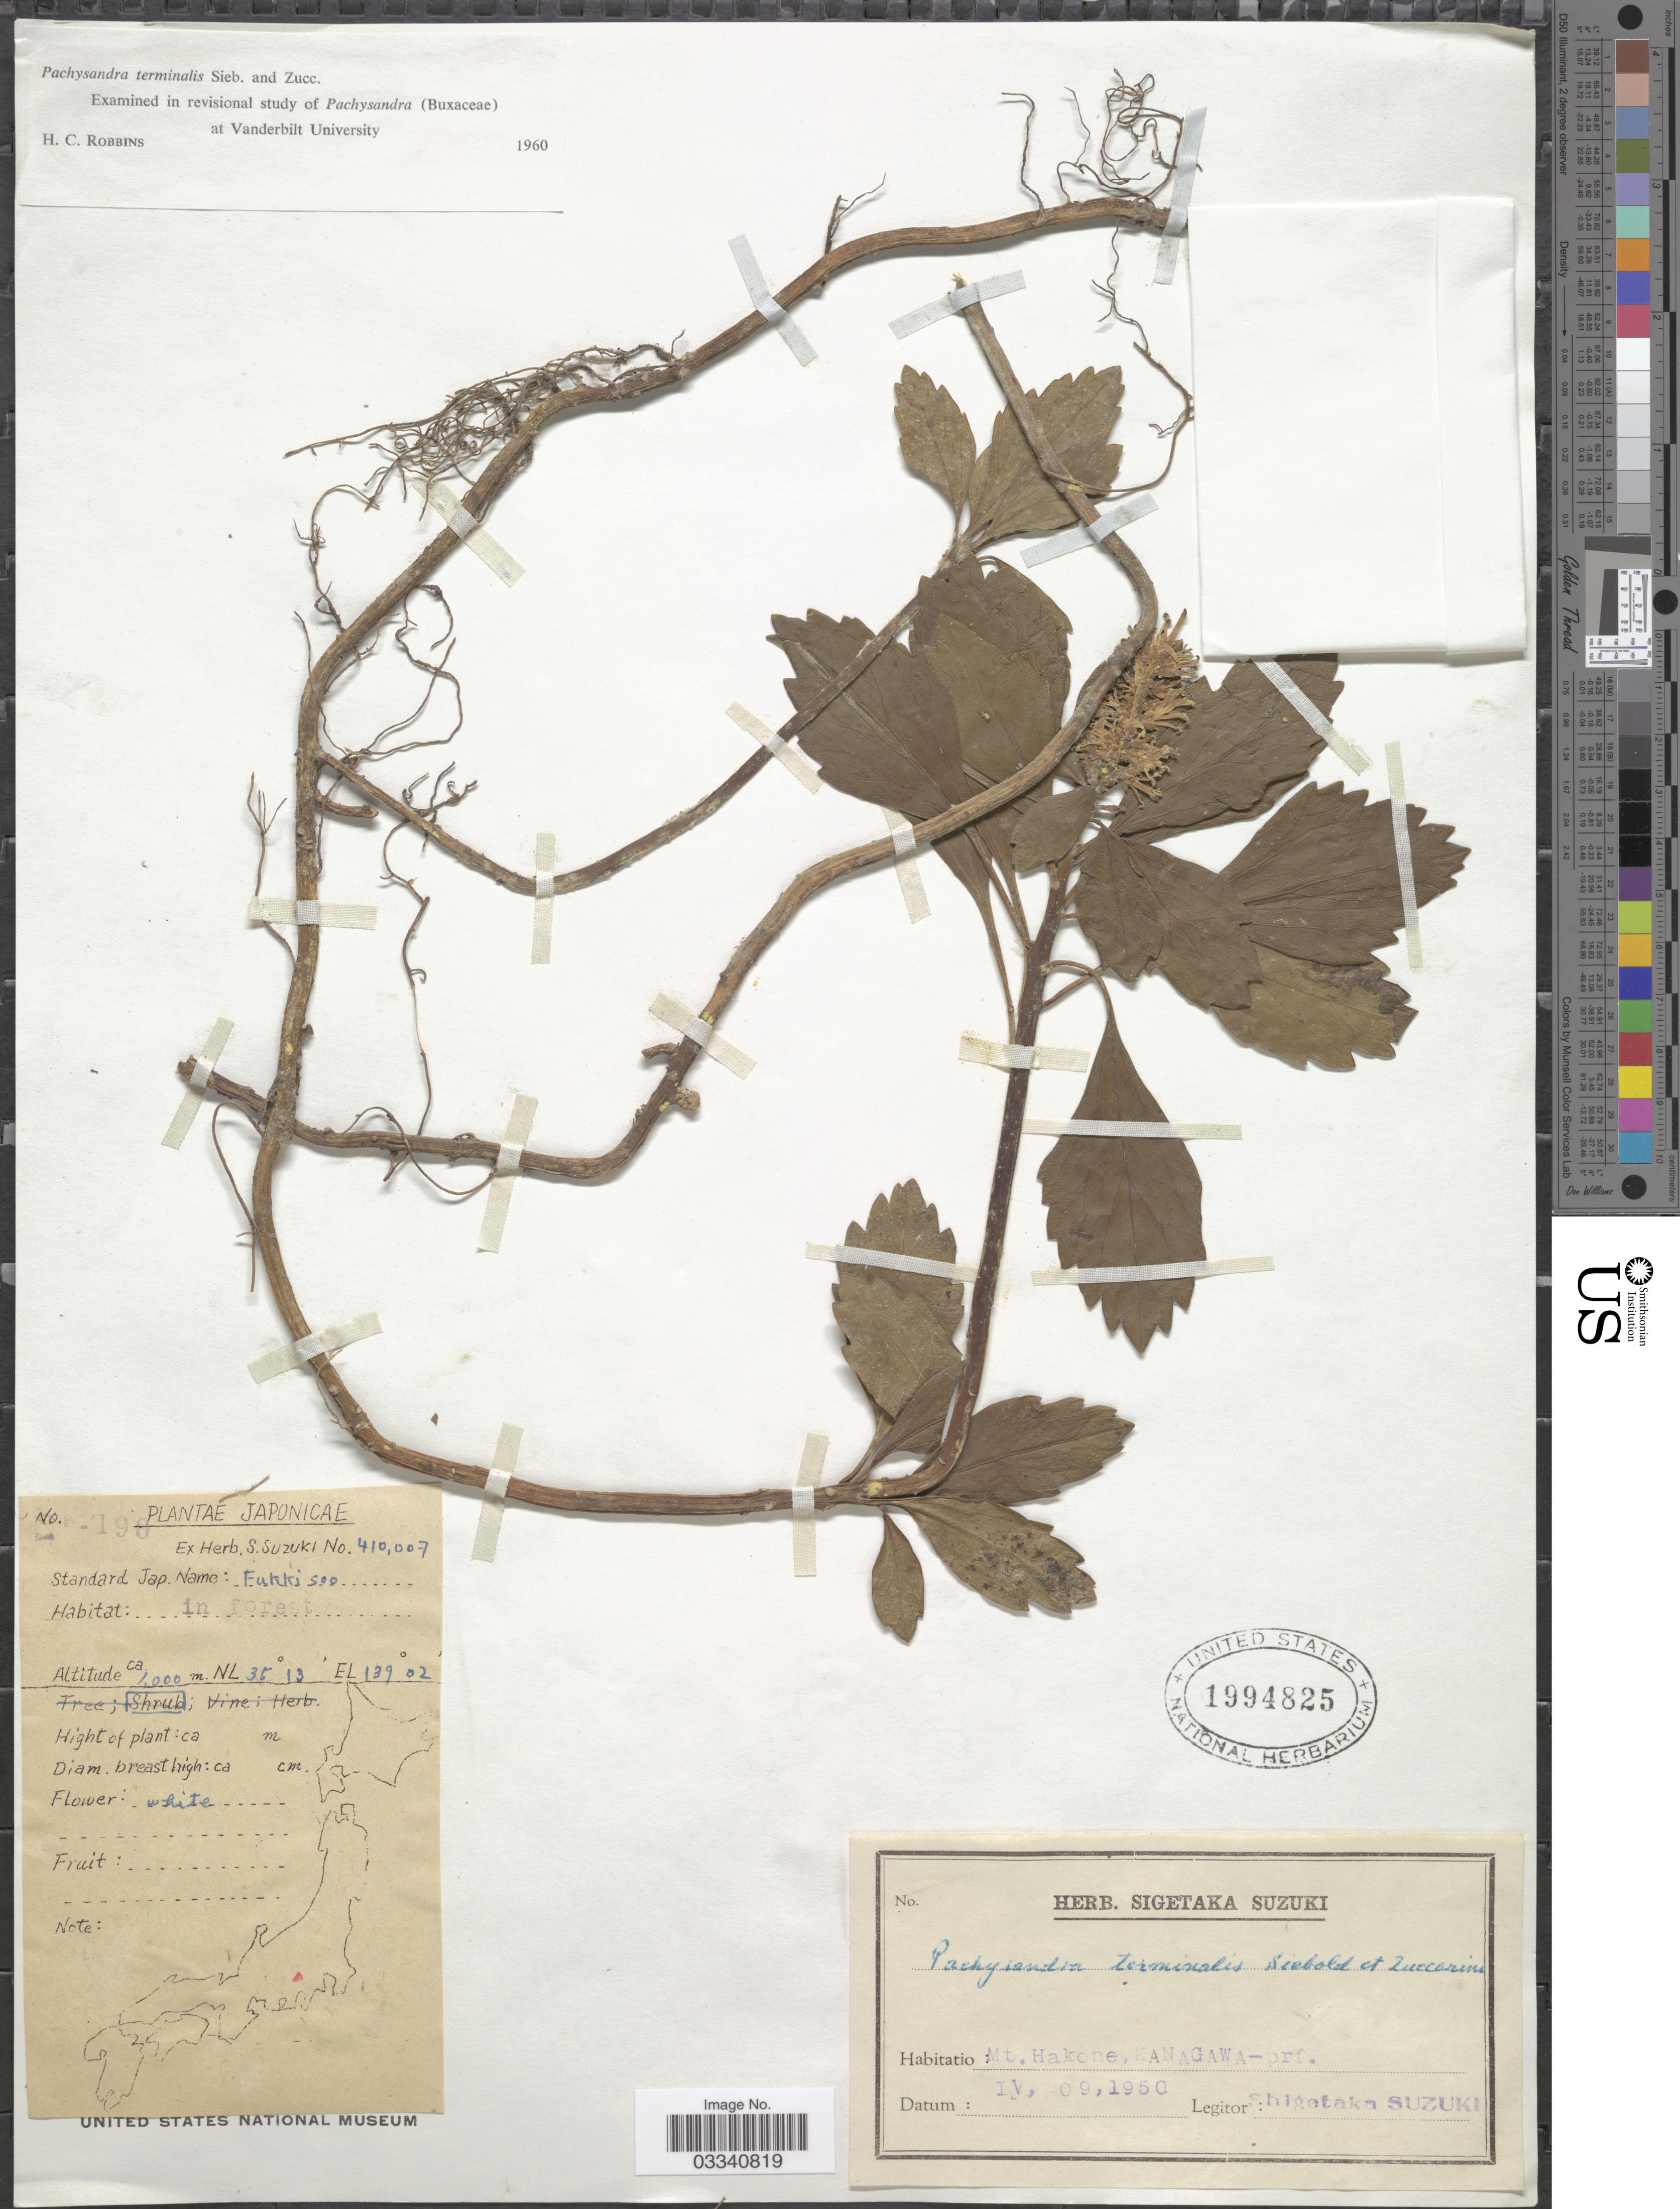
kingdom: Plantae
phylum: Tracheophyta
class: Magnoliopsida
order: Buxales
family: Buxaceae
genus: Pachysandra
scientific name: Pachysandra terminalis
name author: Siebert & Zucc.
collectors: S. Suzuki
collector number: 190*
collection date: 1950-04-09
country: Japan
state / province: Kanagawa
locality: Mt. Hakone.Kanagawa-prf.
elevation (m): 1000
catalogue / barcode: US 1994825